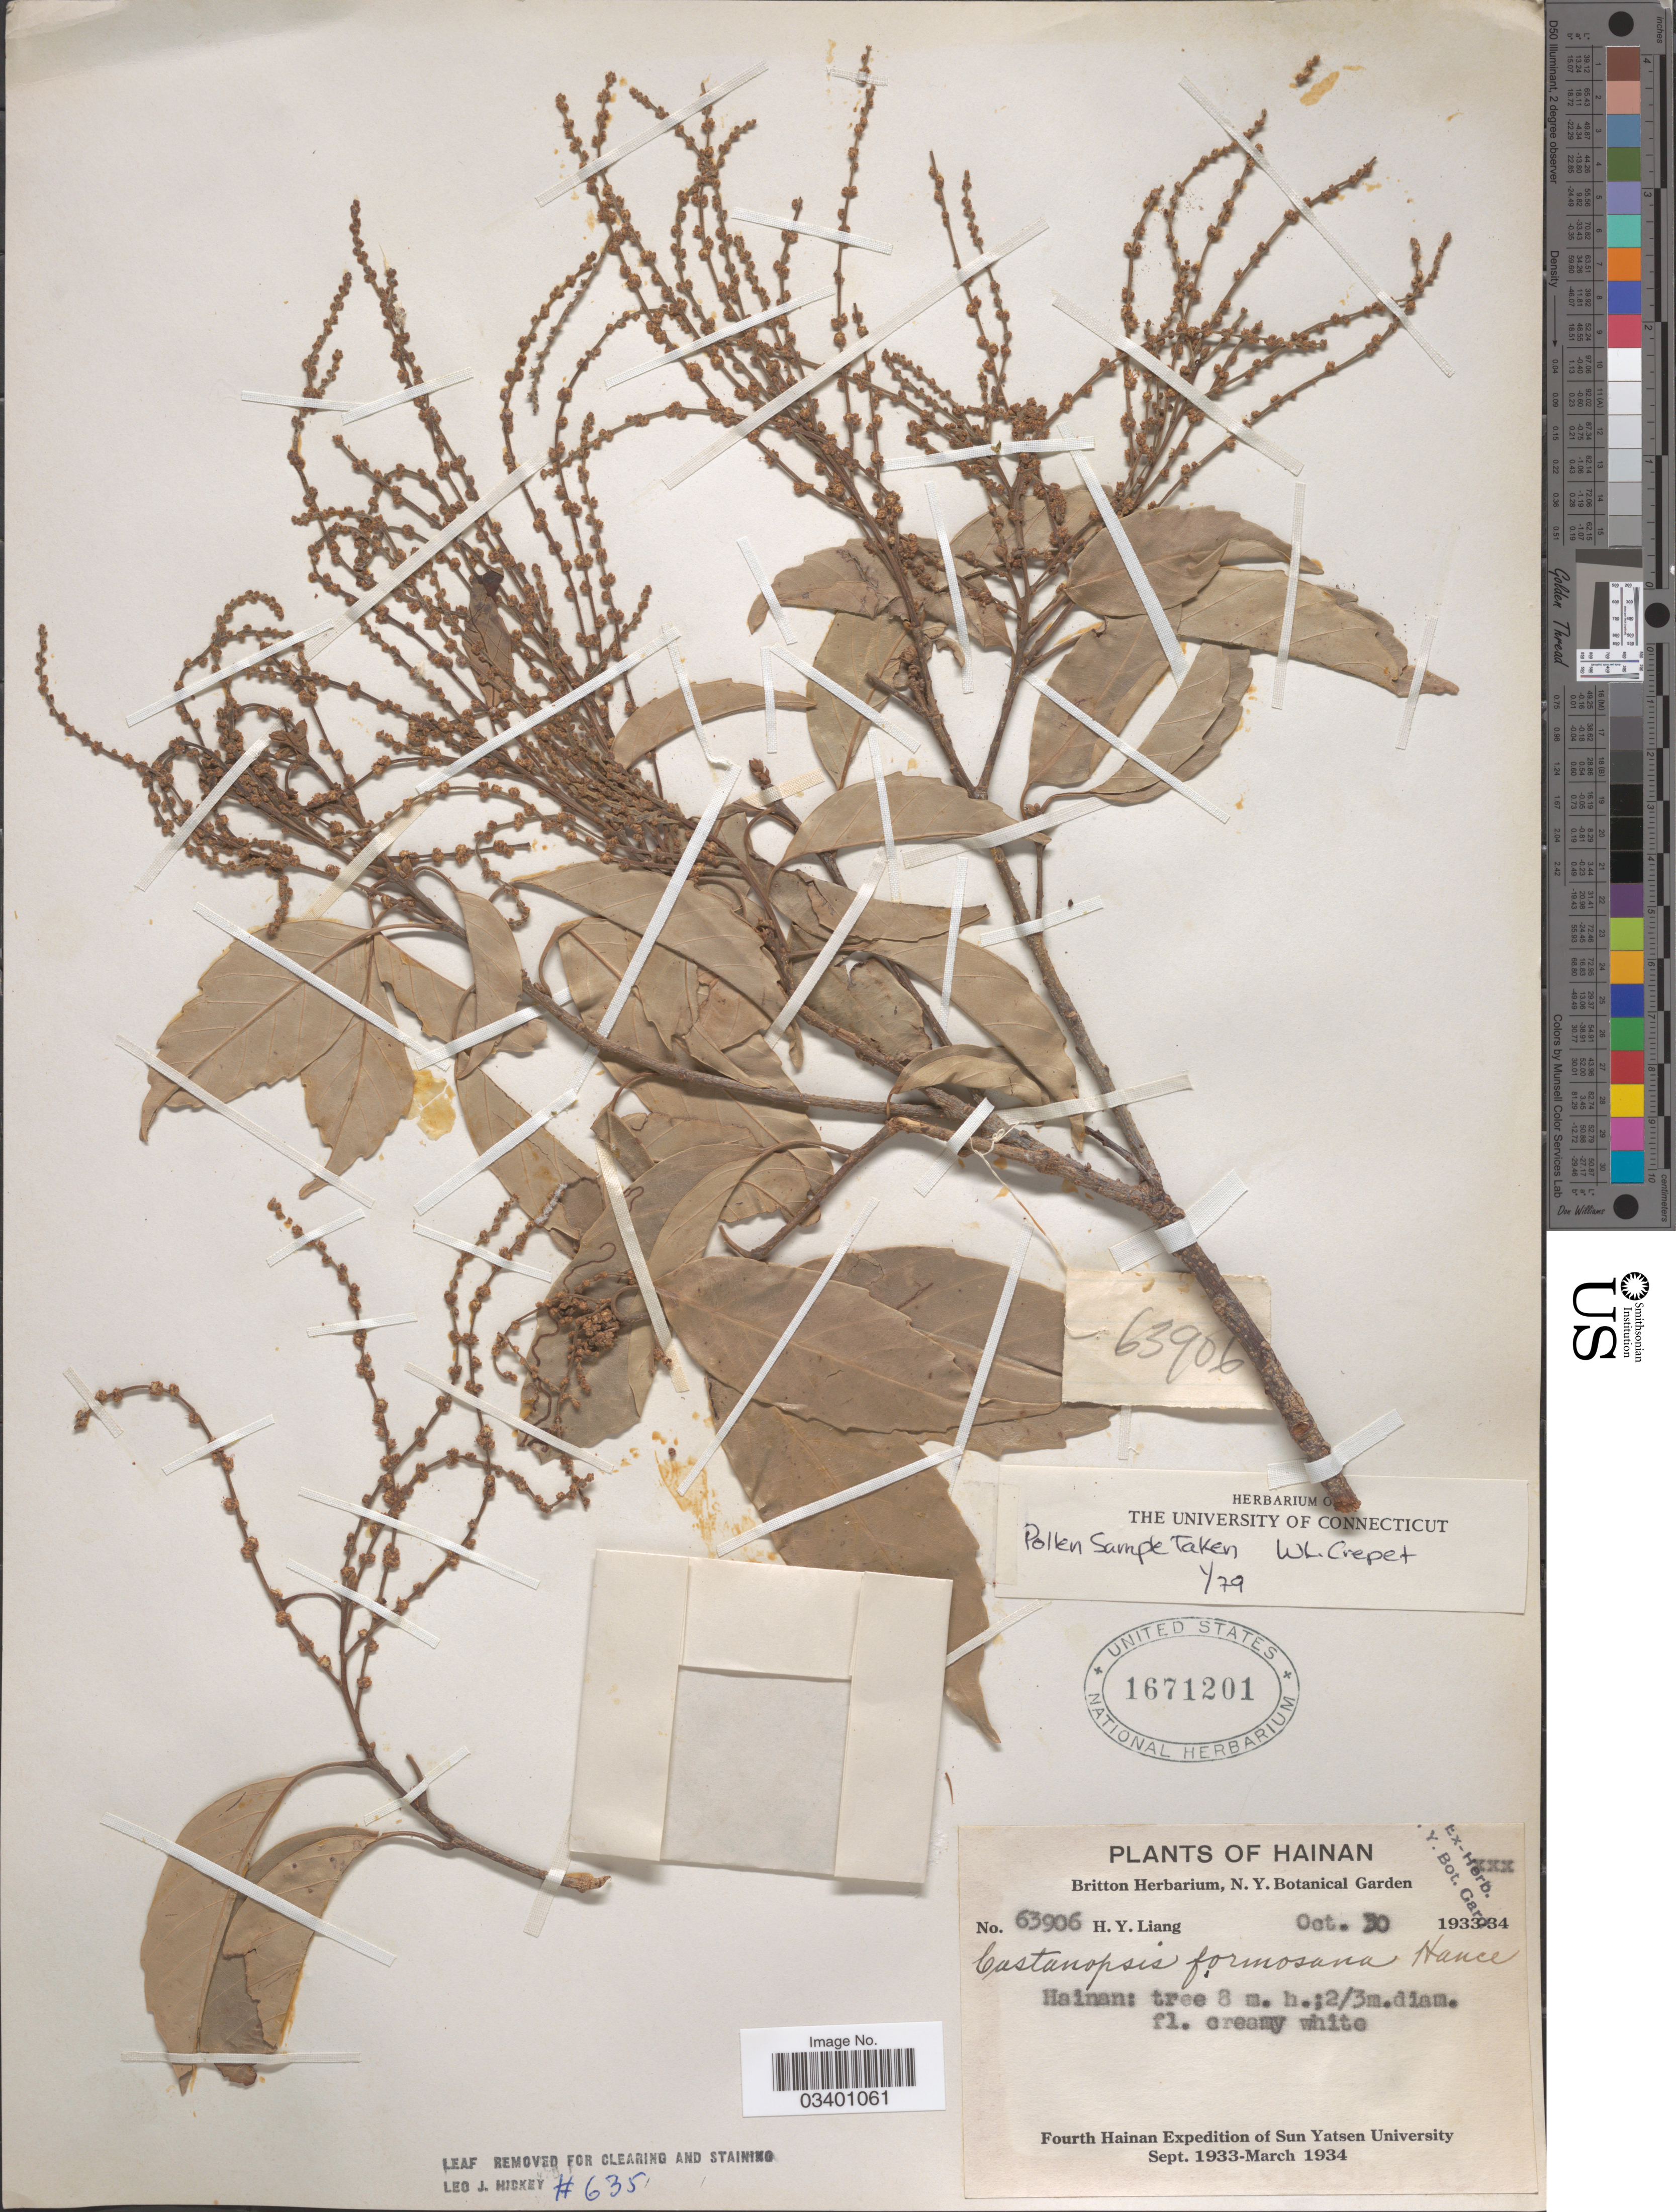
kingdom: Plantae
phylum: Tracheophyta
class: Magnoliopsida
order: Fagales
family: Fagaceae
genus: Castanopsis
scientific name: Castanopsis formosana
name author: (Skan) Hayata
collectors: H. Y. Liang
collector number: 63906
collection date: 1933-10-30/1934-10-30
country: China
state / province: Hainan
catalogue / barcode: US 1671201